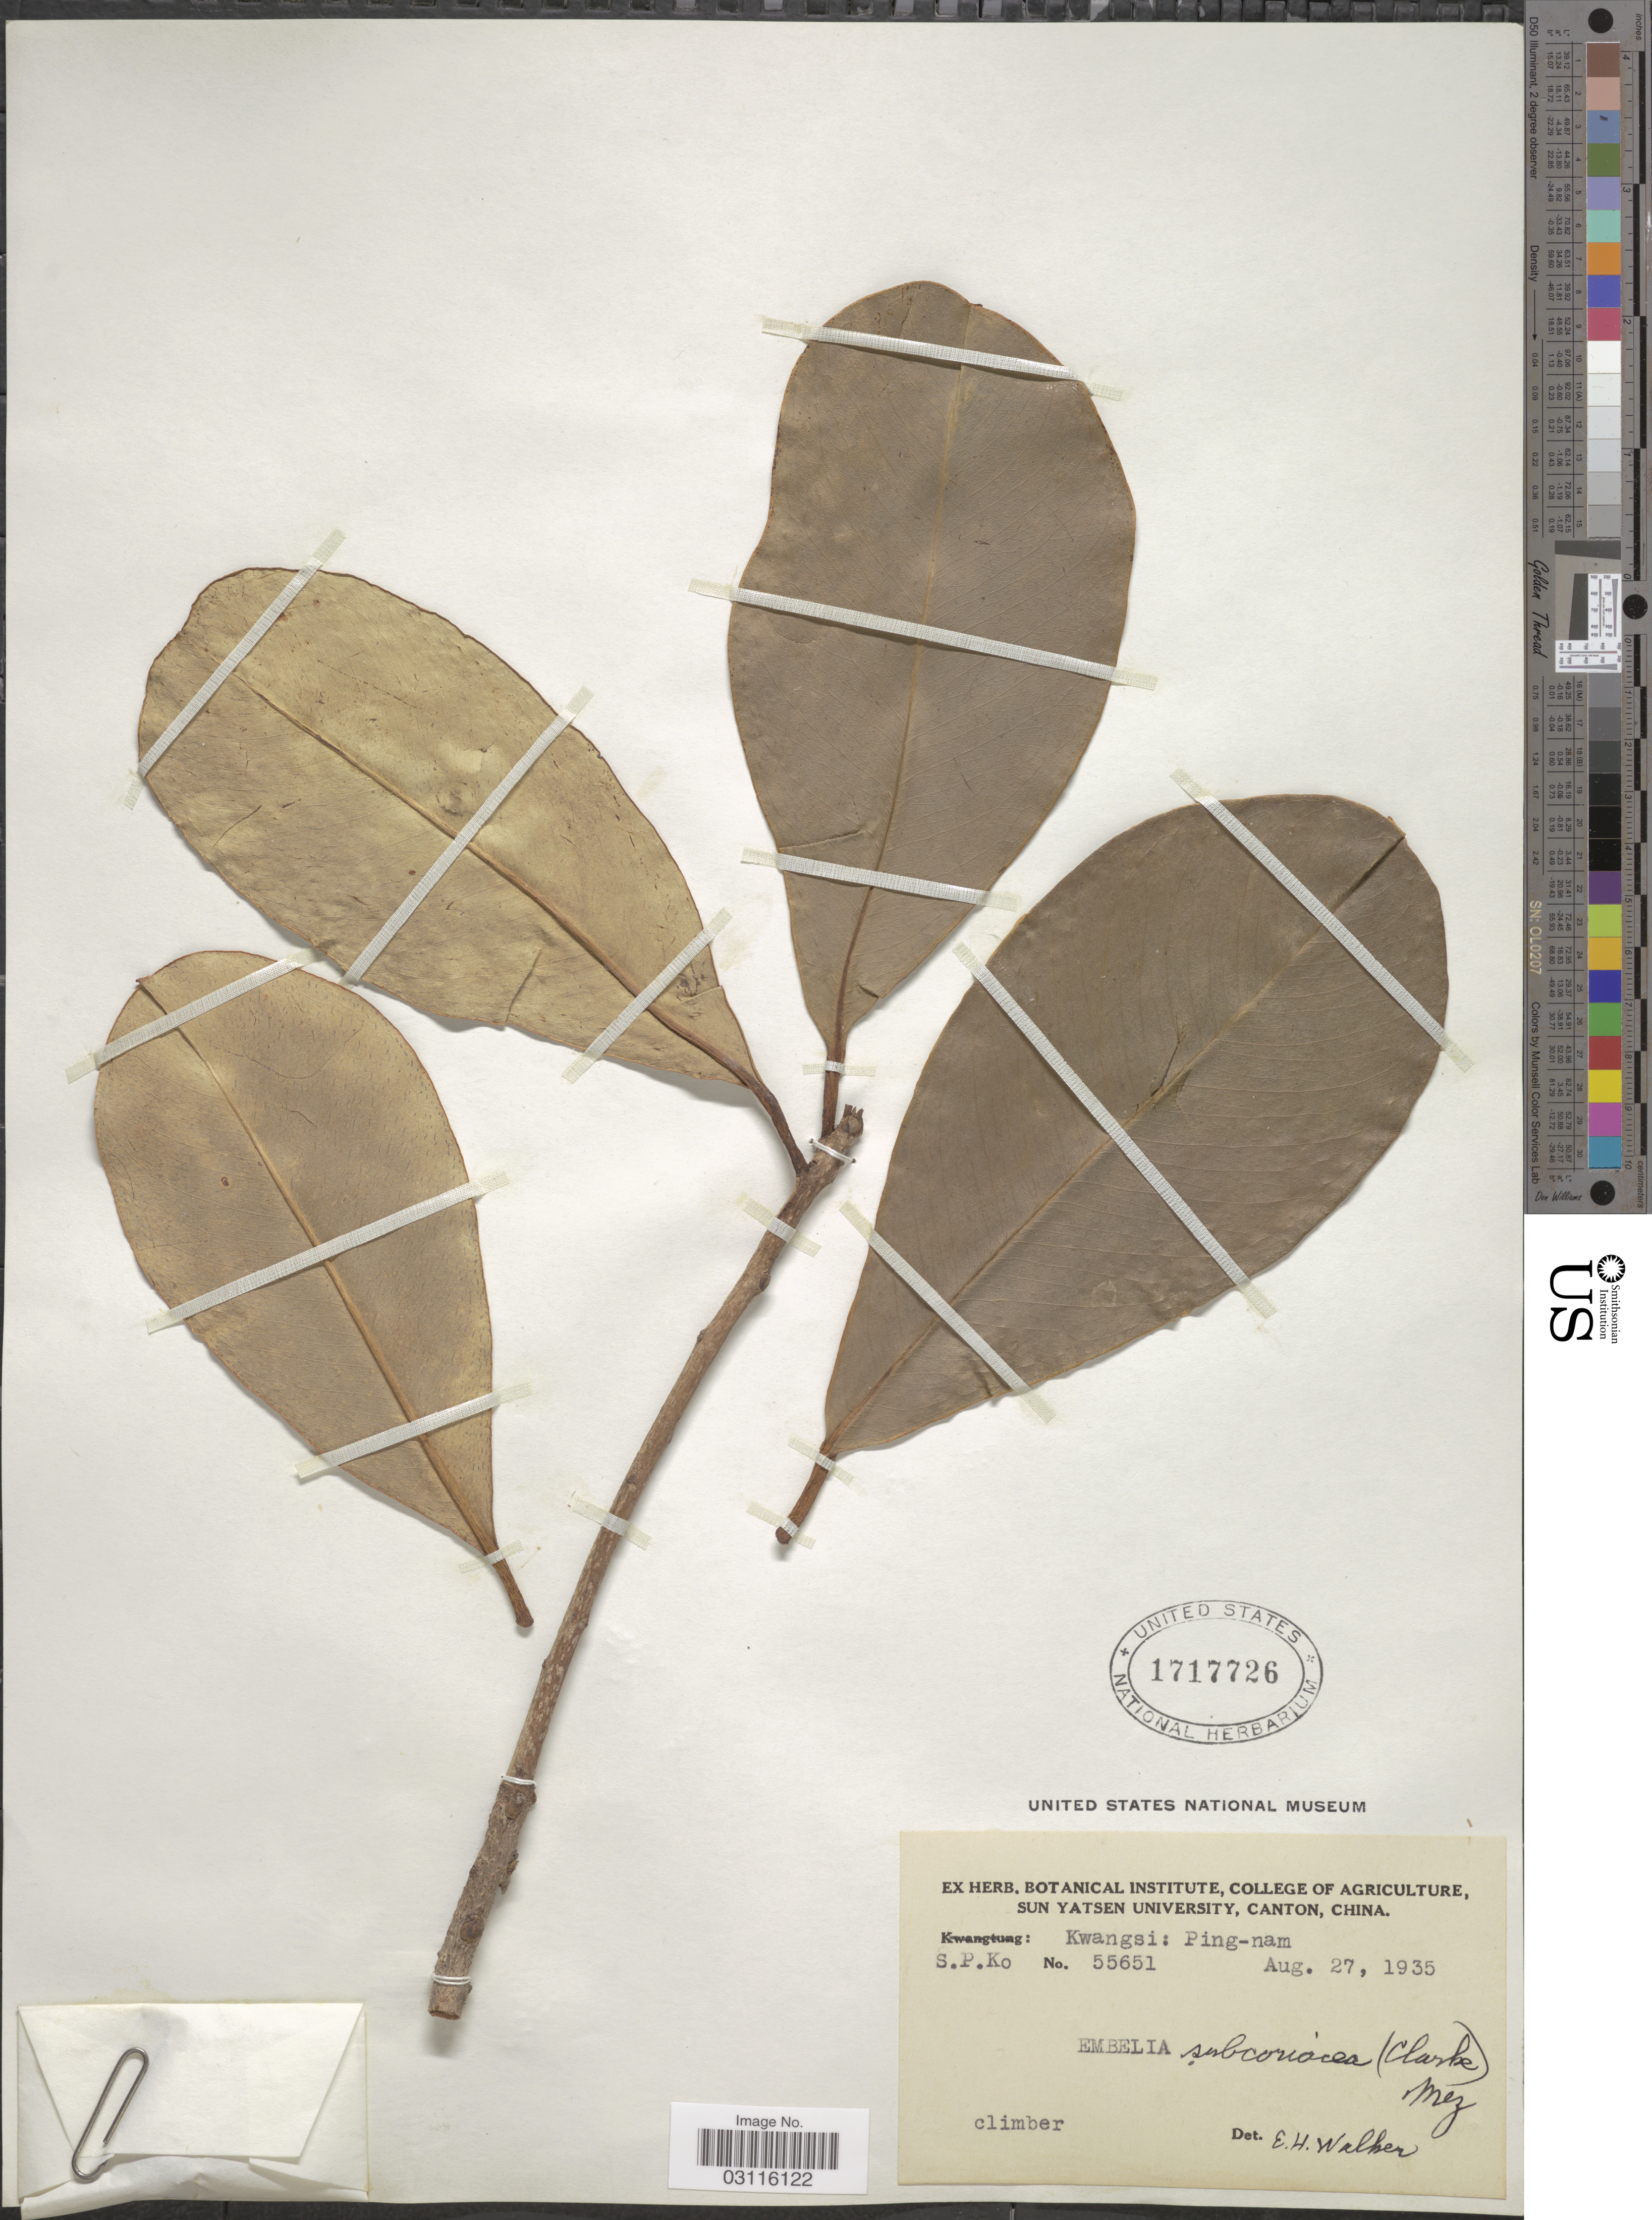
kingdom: Plantae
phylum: Tracheophyta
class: Magnoliopsida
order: Ericales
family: Primulaceae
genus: Embelia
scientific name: Embelia subcoriacea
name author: (C.B. Clarke) Mez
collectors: S. P. Ko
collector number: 55651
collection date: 1935-08-27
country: China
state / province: Guangxi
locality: Kwangsi: Ping-nam.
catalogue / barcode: US 1717726